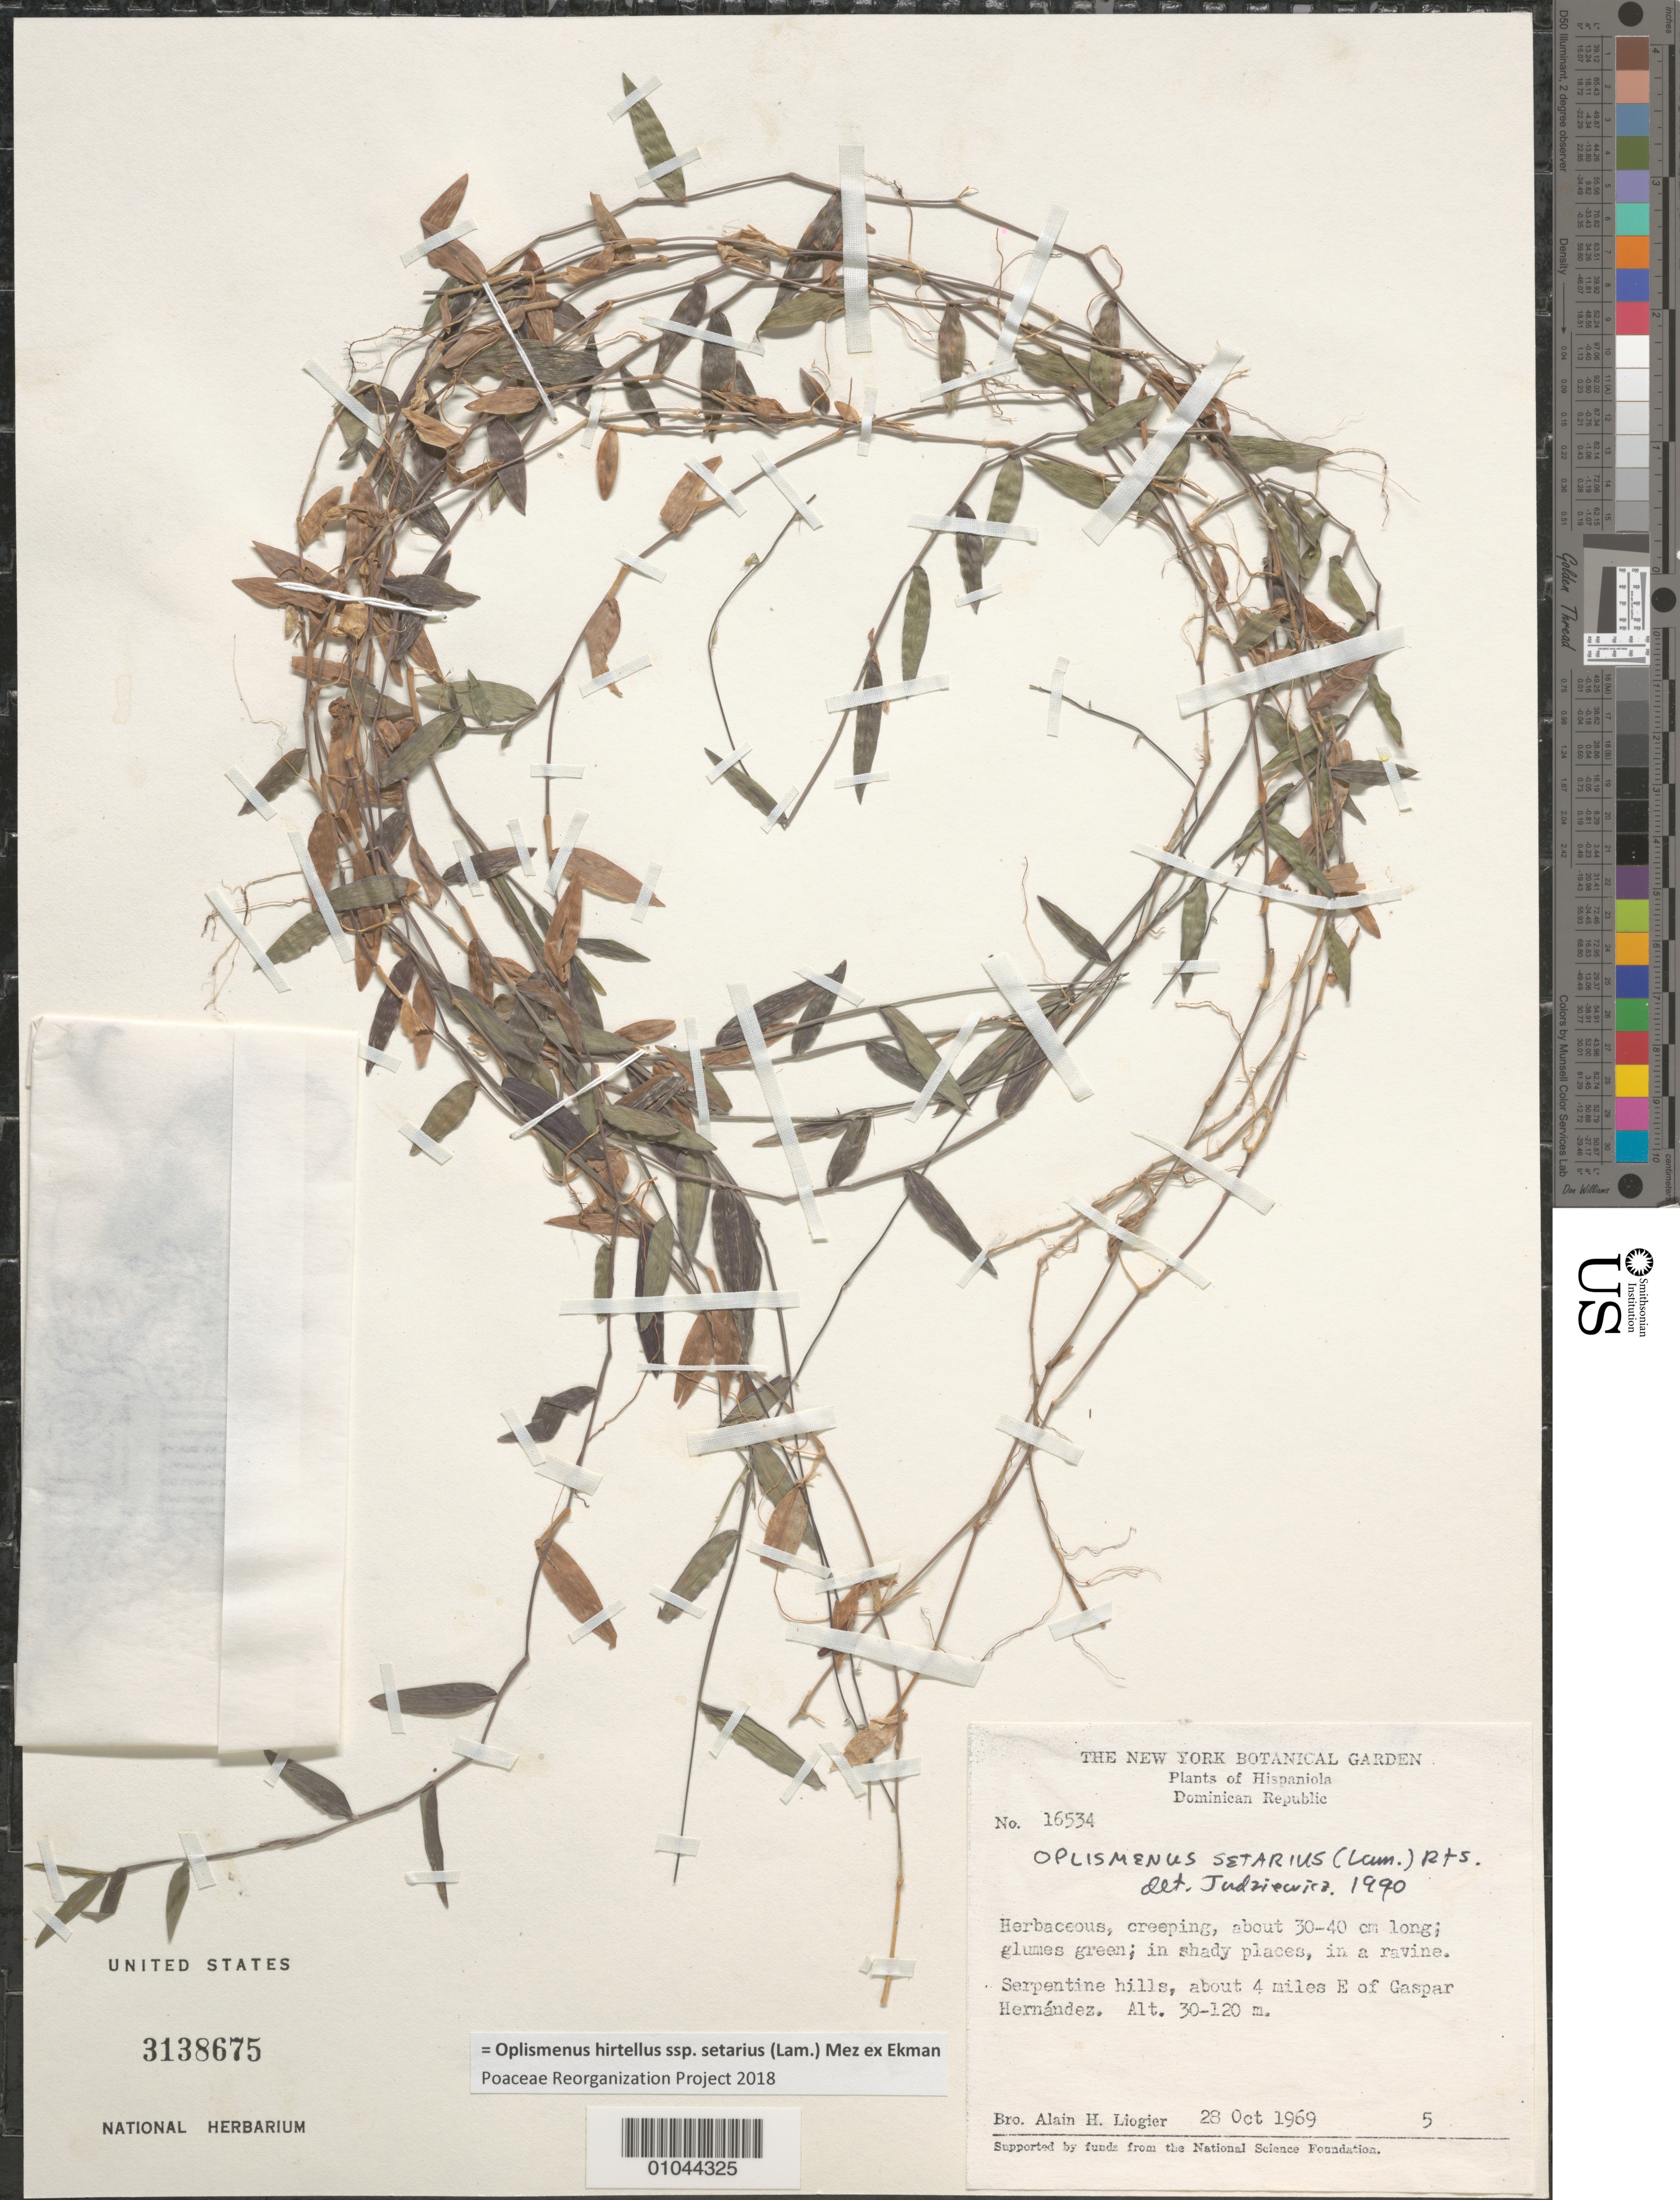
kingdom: Plantae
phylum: Tracheophyta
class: Liliopsida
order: Poales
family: Poaceae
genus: Oplismenus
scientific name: Oplismenus hirtellus subsp. setarius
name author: (Lam.) Mez ex Ekman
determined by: Poaceae Reorganization Project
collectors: A. H. Liogier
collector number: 16534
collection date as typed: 28 Oct 1969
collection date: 1969-10-28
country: Dominican Republic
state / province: Espaillat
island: Hispaniola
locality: Serpintine Hills, aout 4 miles E of Gaspar Hernandez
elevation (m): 30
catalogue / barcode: US 3138675